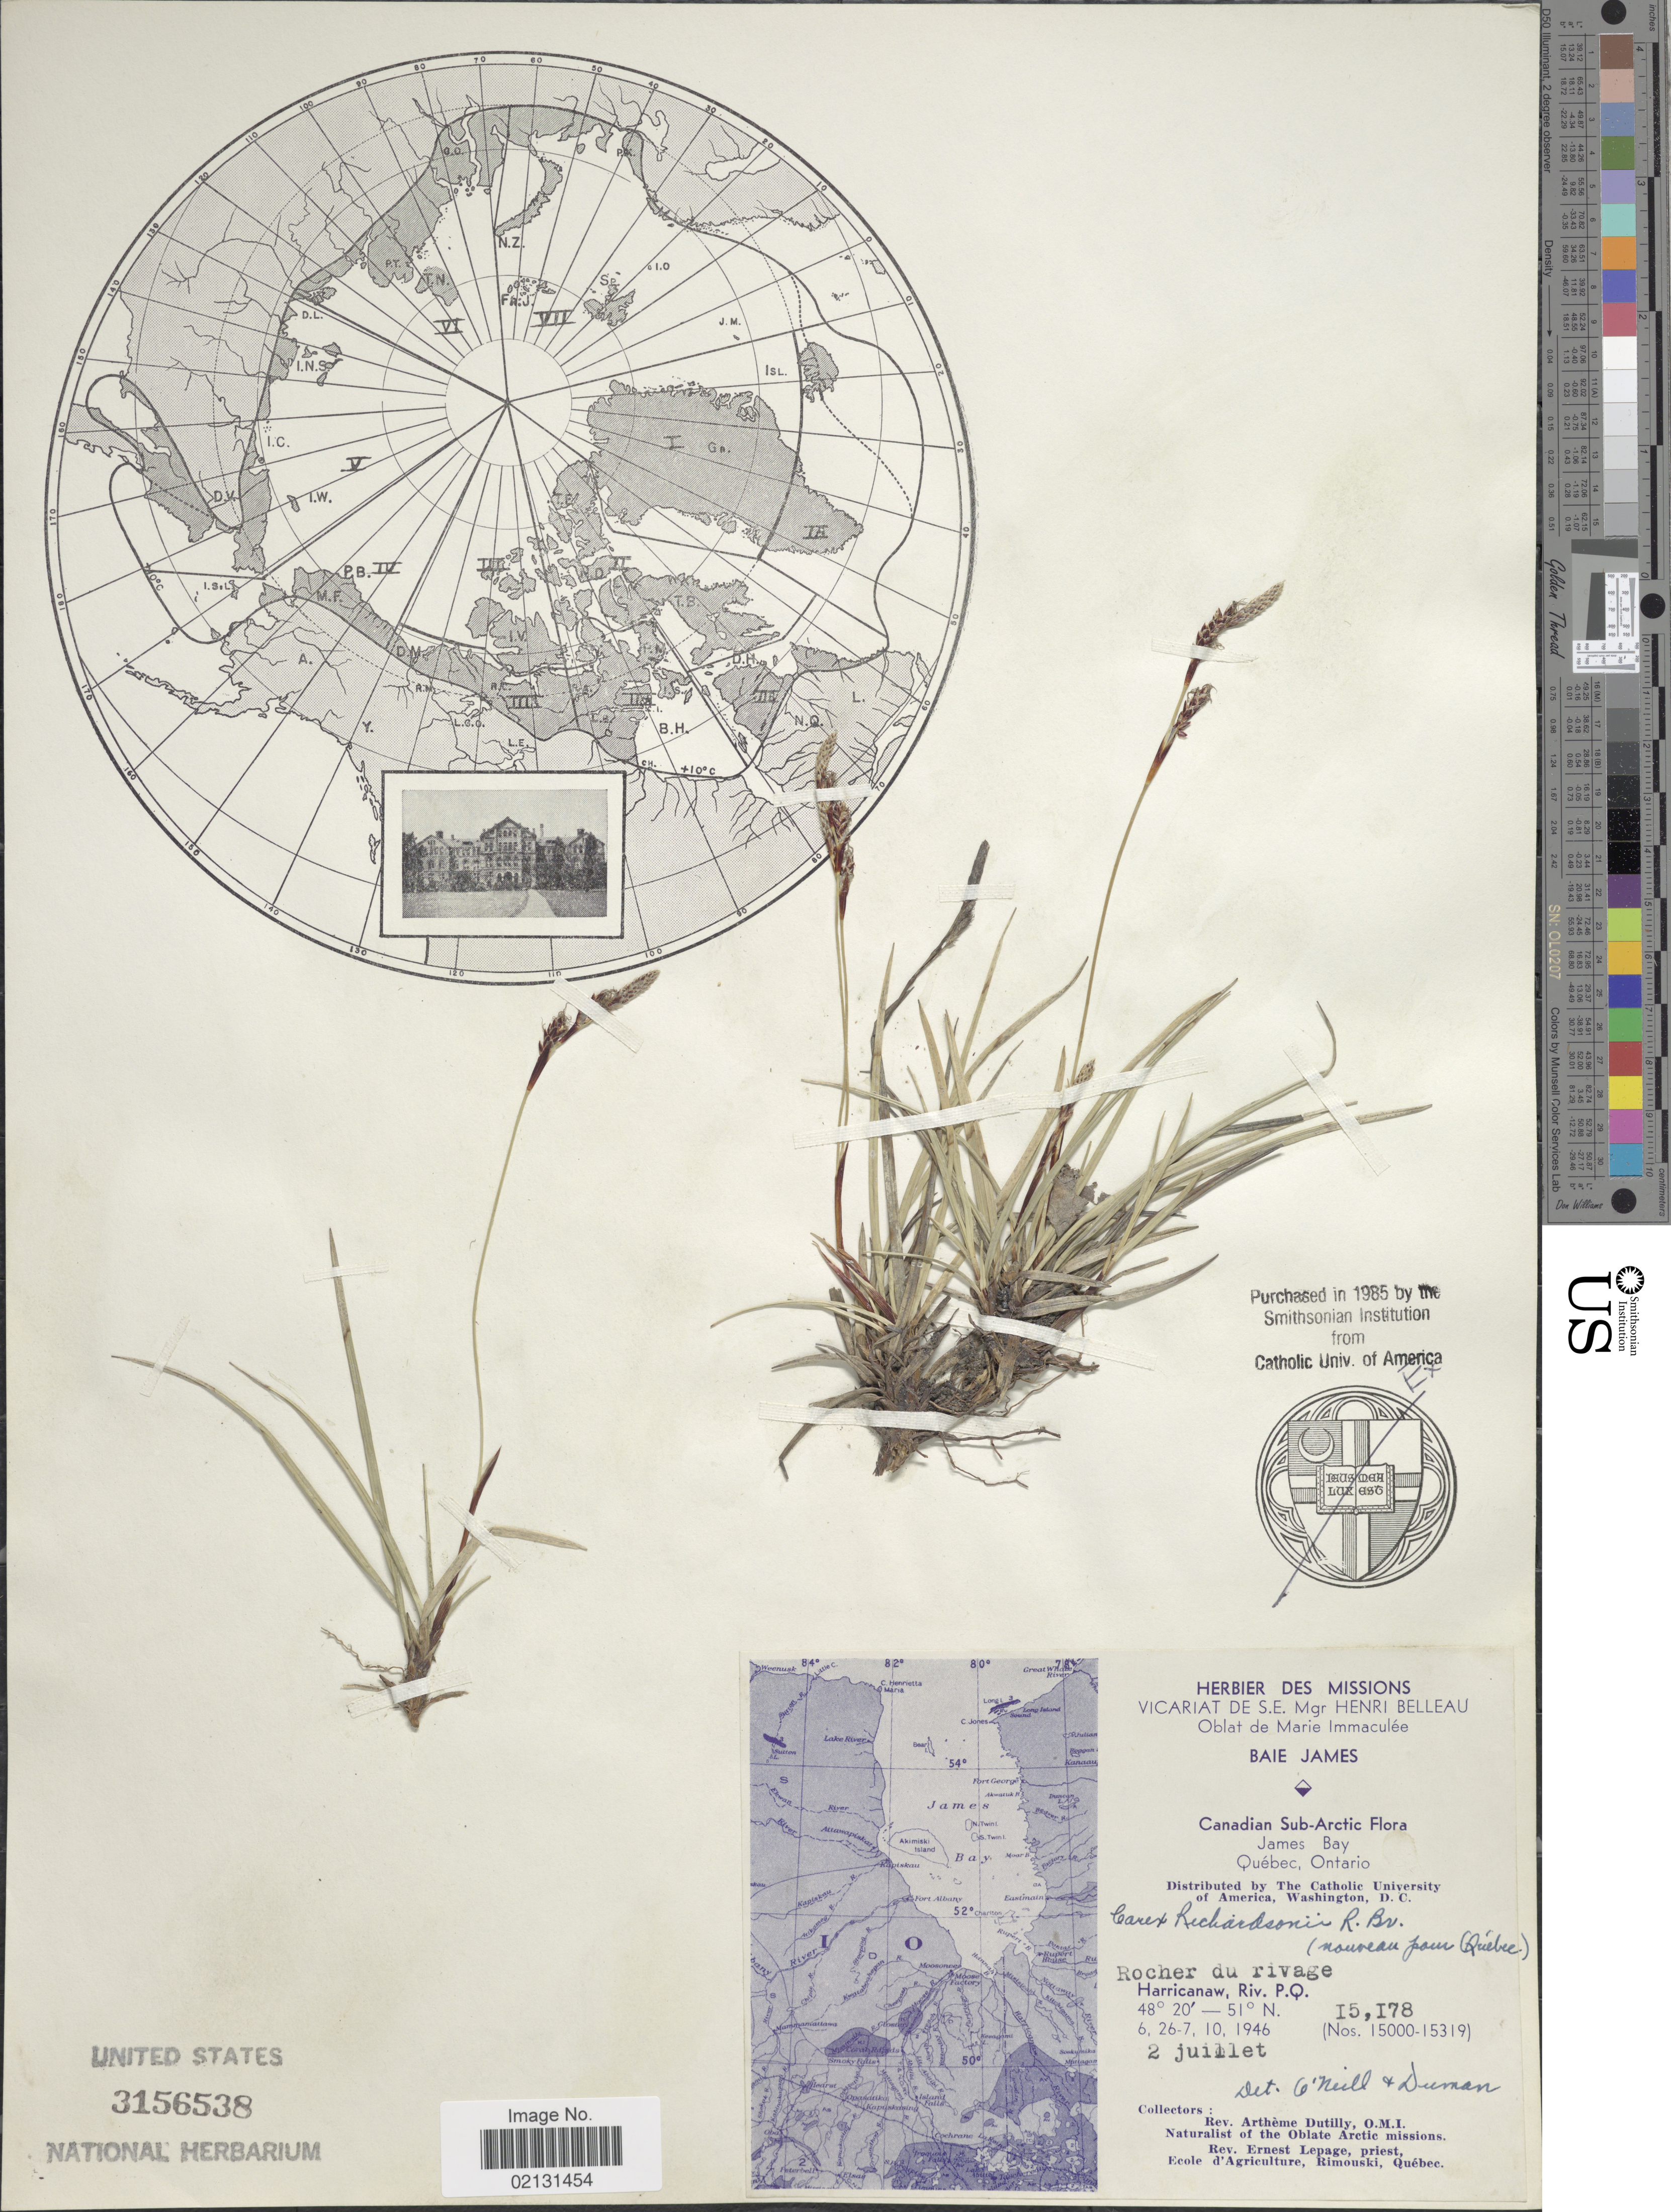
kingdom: Plantae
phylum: Tracheophyta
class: Liliopsida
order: Poales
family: Cyperaceae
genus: Carex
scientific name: Carex richardsonii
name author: R. Br.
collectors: A. Dutilly & E. Lepage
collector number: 15178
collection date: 1946-07-02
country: Canada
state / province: Quebec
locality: Canadian Sub-Arctic, James Bay, Quebec, Ontario, Rocher du rivage, Harricanaw, Riv. P.Q.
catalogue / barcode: US 3156538